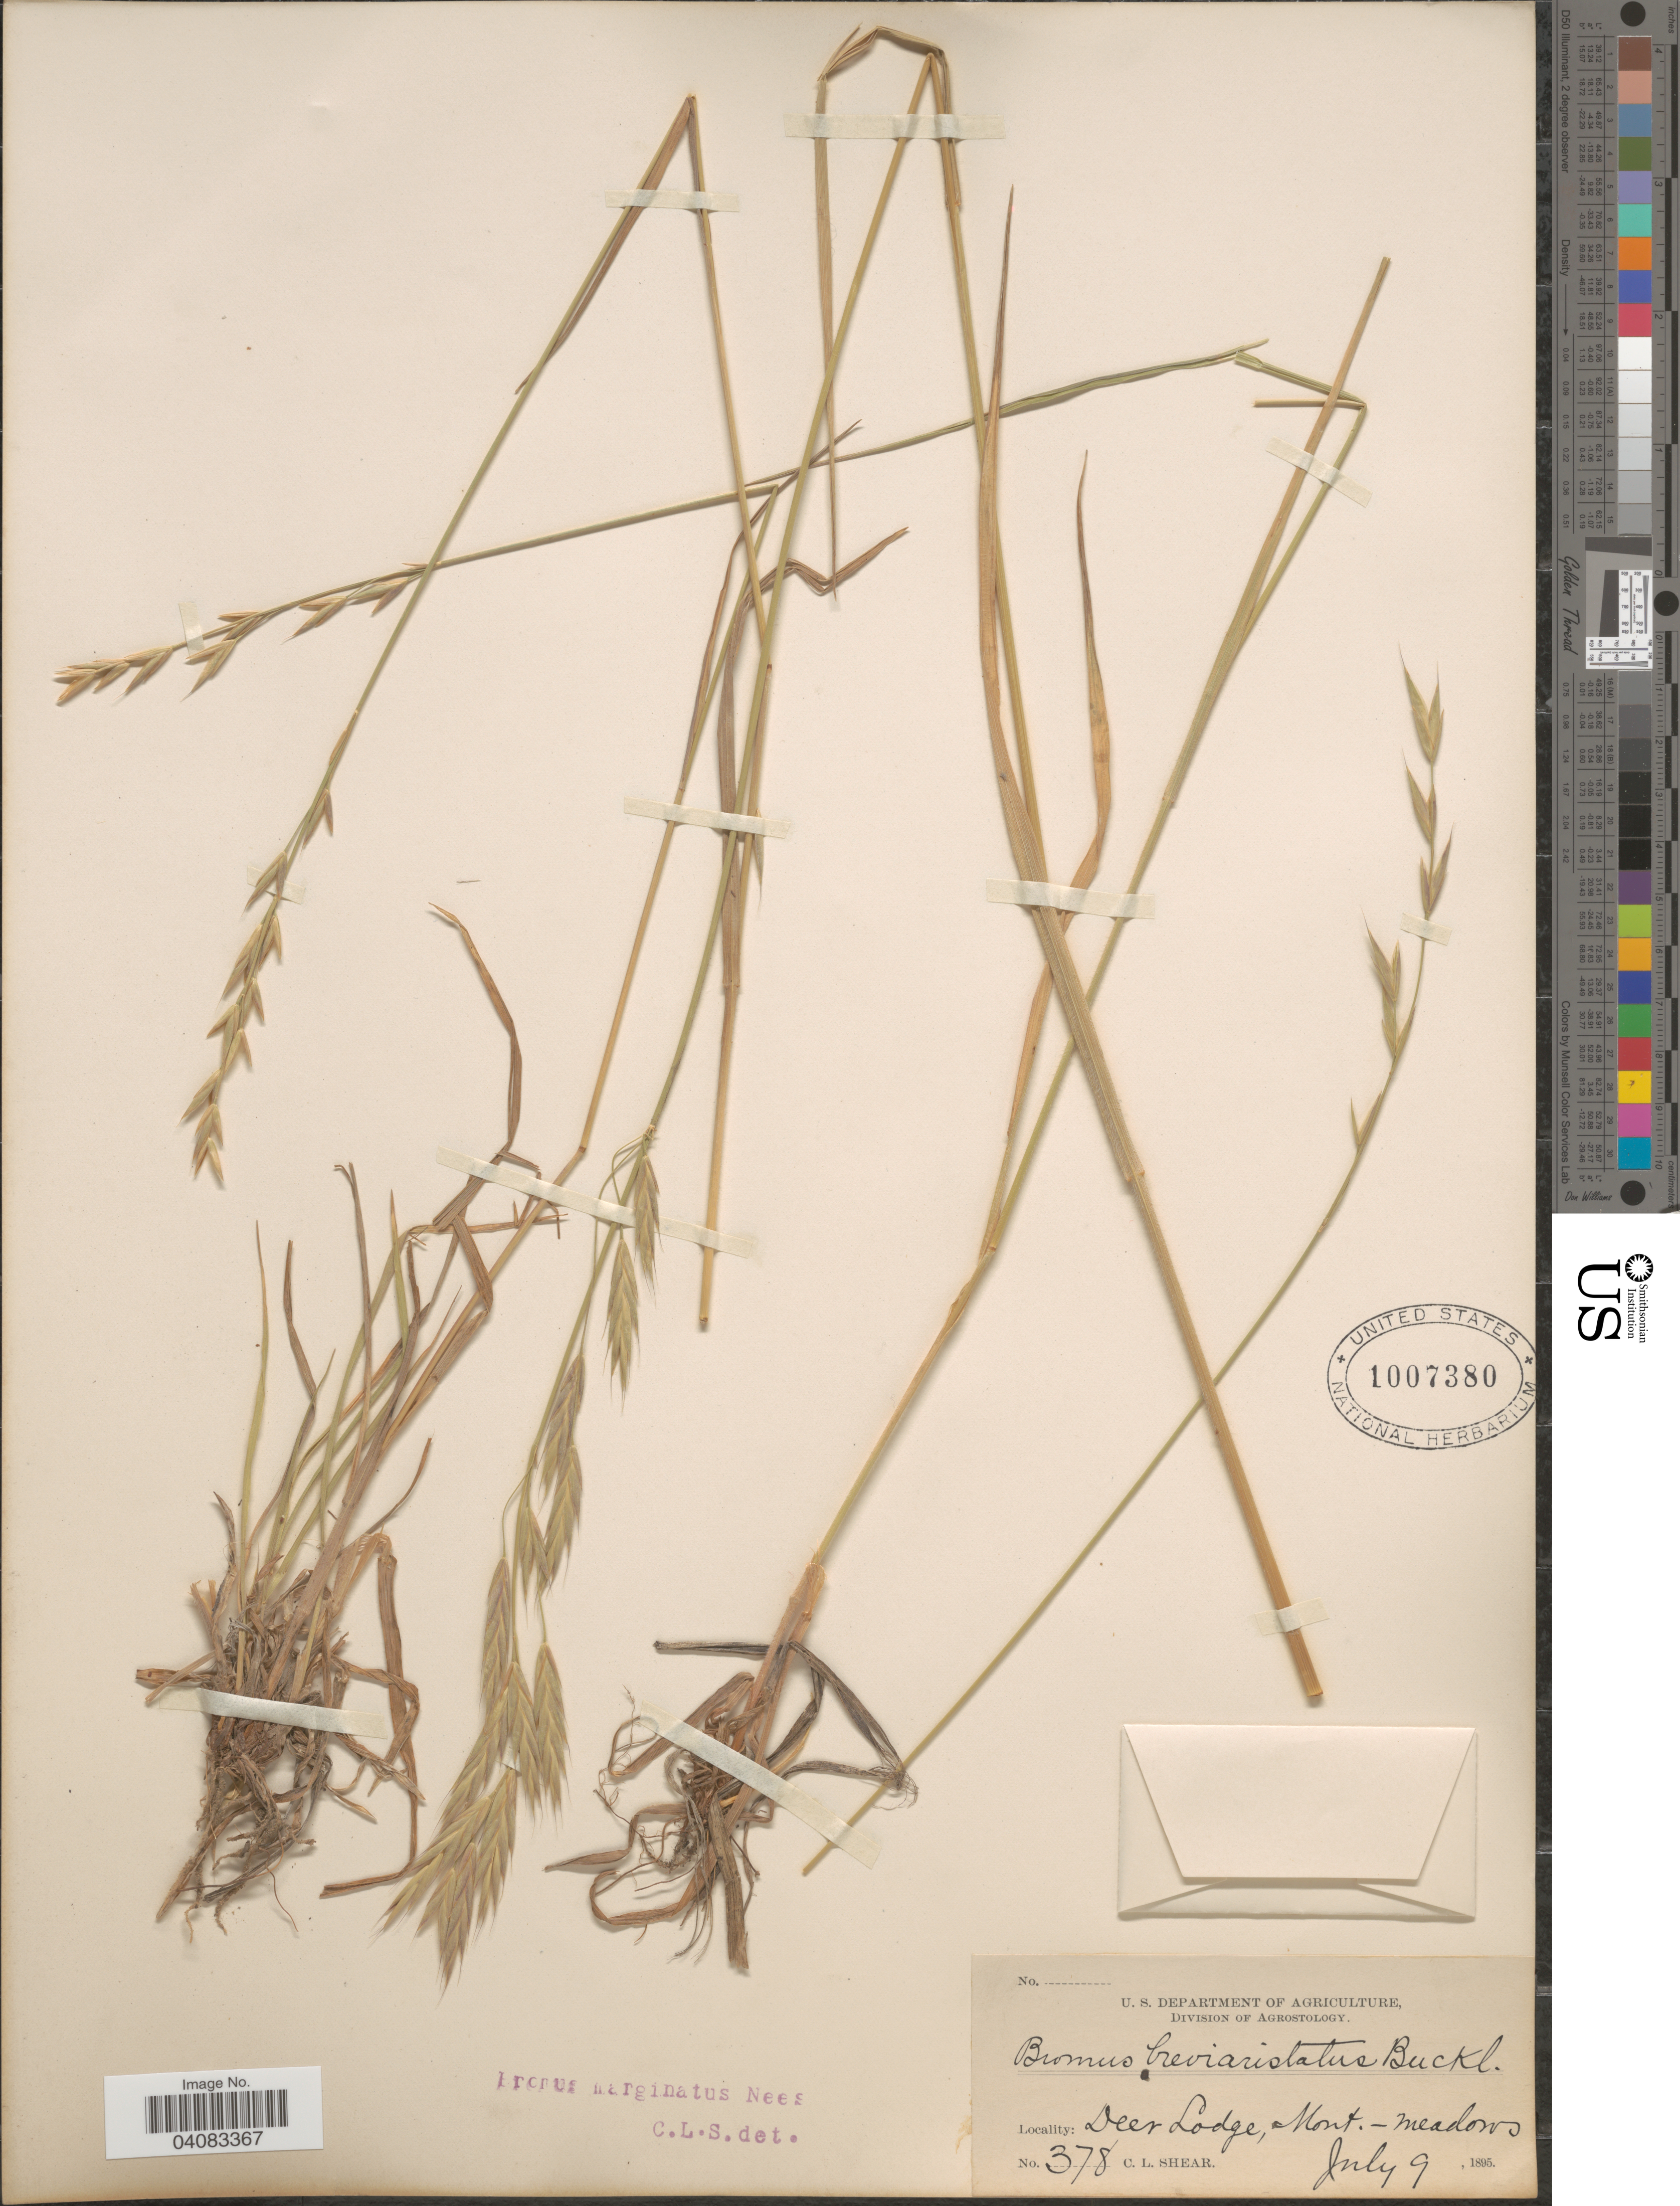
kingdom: Plantae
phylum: Tracheophyta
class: Liliopsida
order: Poales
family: Poaceae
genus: Bromus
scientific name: Bromus marginatus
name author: Nees ex Steud.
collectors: C. L. Shear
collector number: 378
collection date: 1895-07-09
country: United States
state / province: Montana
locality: Deer Lodge, meadows.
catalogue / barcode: US 1007380